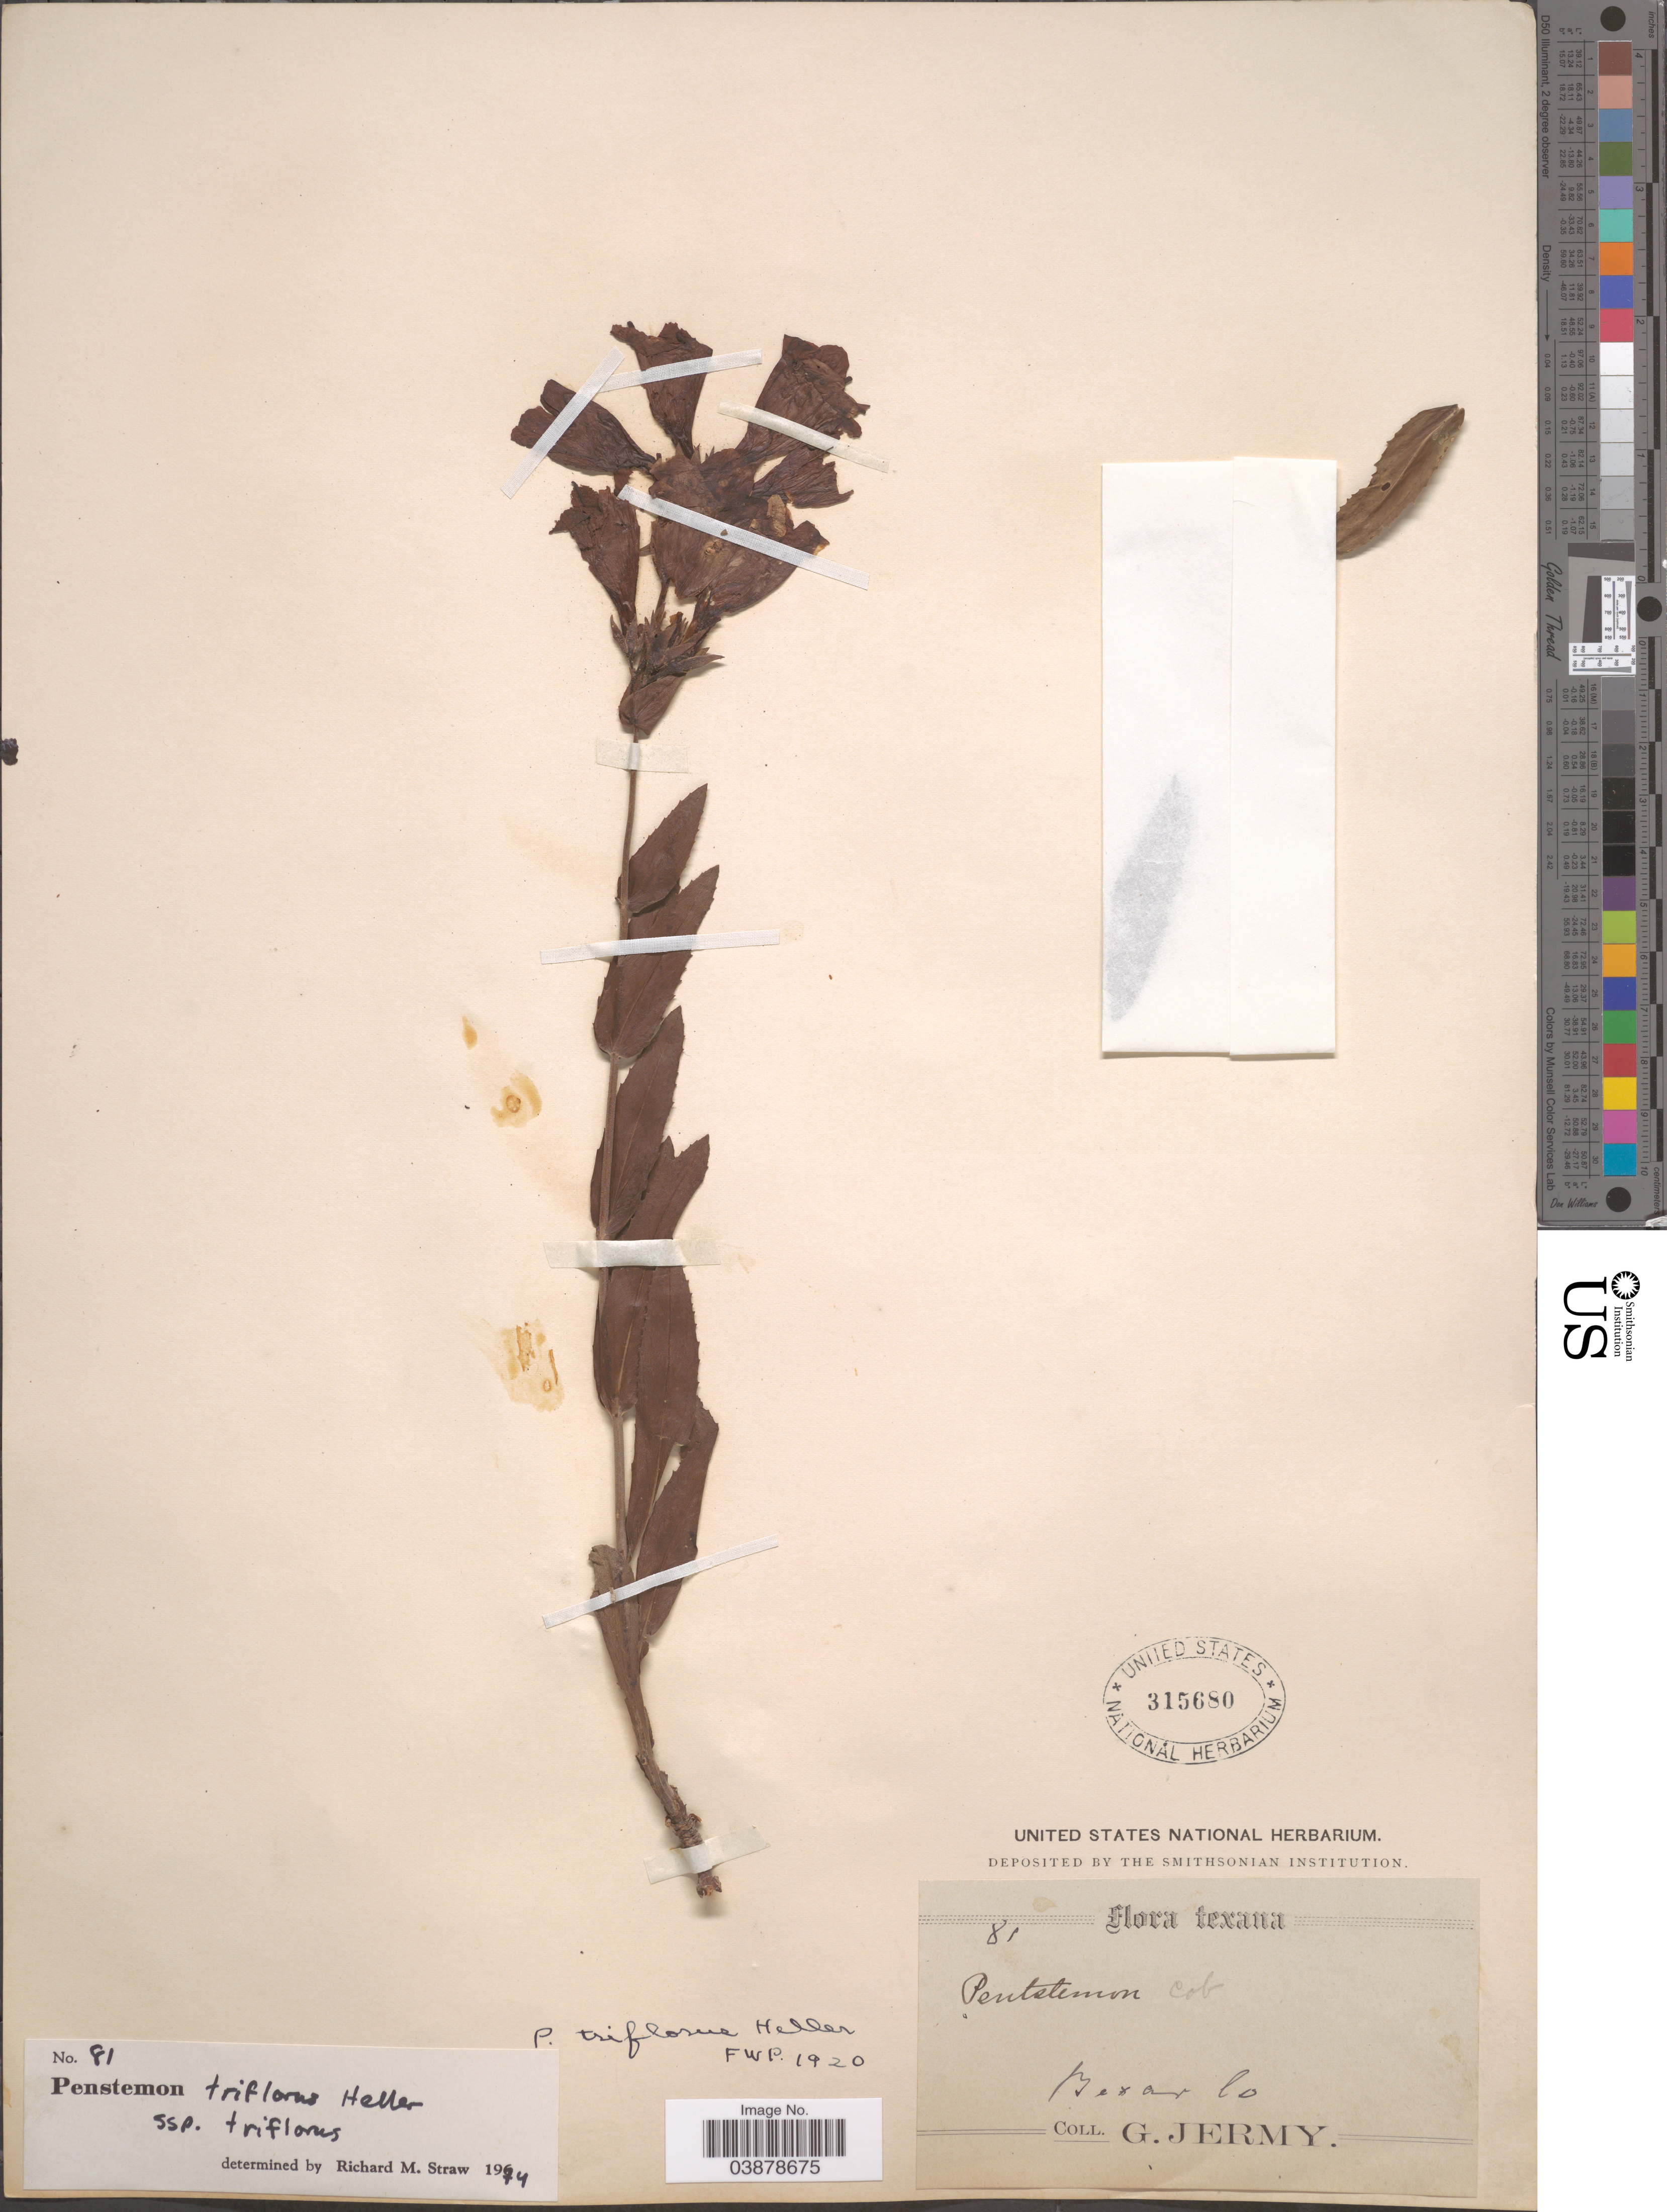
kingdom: Plantae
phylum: Tracheophyta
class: Magnoliopsida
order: Lamiales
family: Plantaginaceae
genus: Penstemon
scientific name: Penstemon triflorus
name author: A. Heller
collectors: G. Jermy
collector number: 81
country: United States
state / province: Texas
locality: Bexar Co.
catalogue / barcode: US 315680